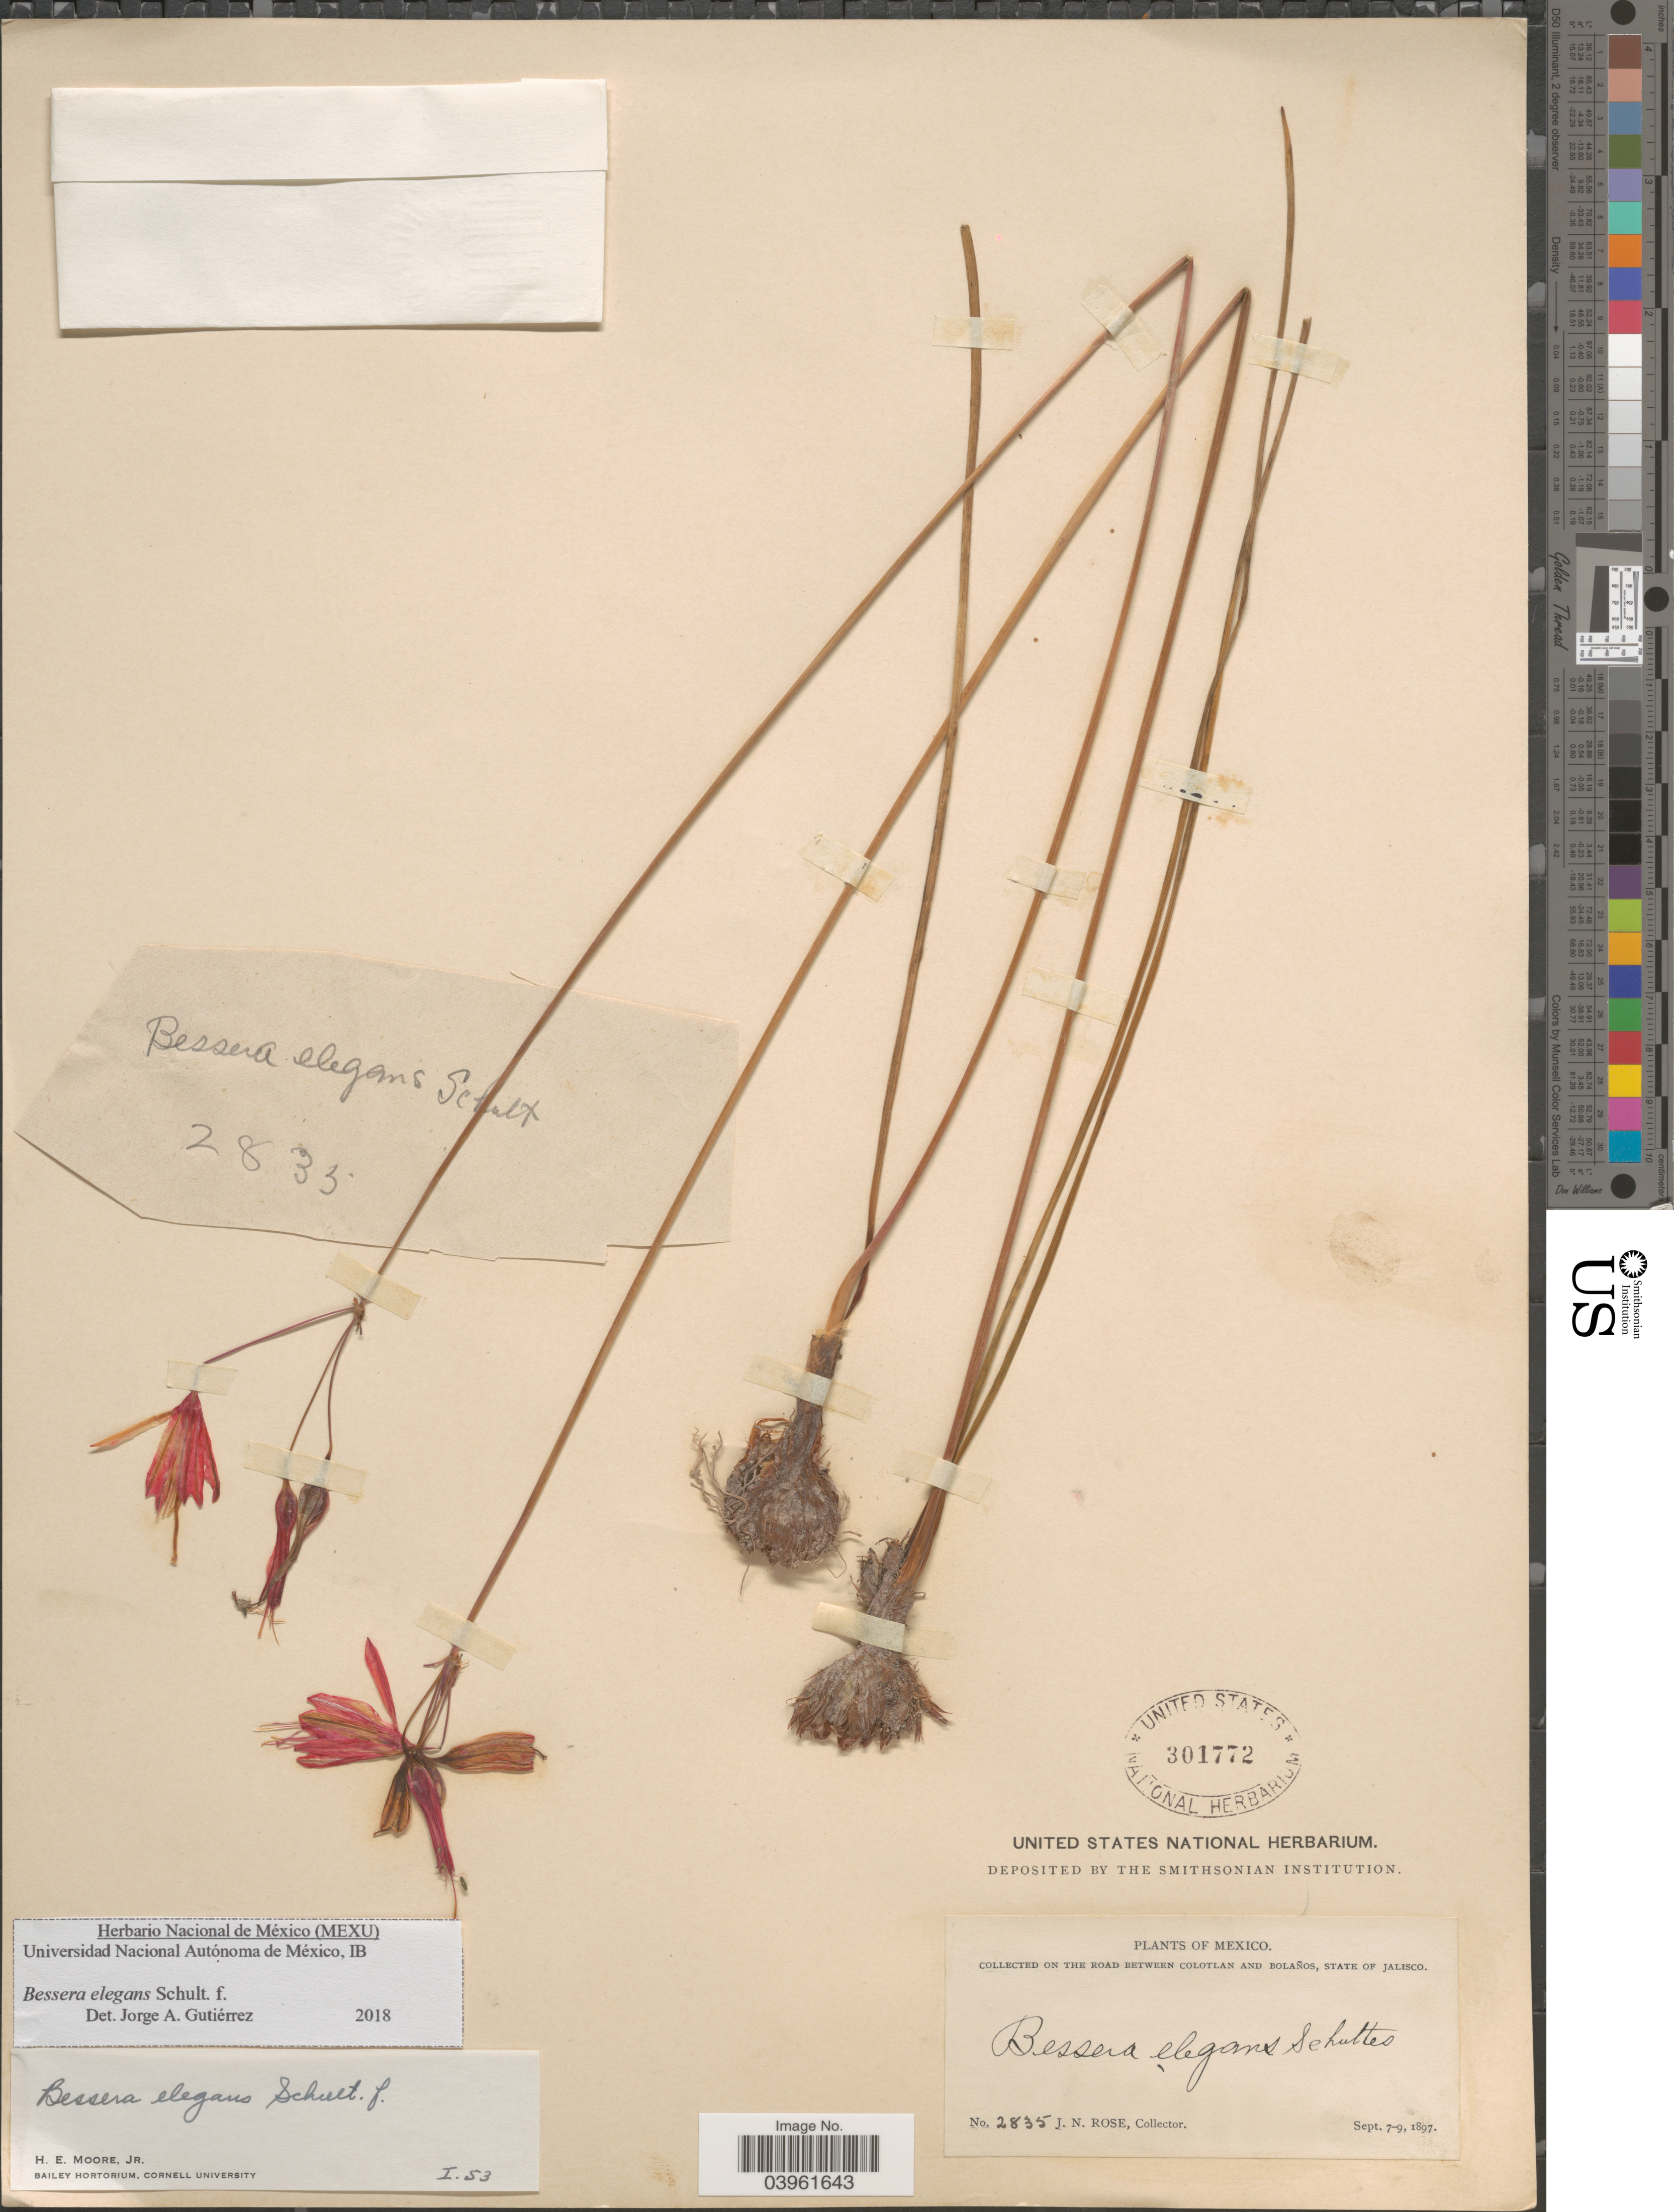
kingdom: Plantae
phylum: Tracheophyta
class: Liliopsida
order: Asparagales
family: Asparagaceae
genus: Bessera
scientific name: Bessera elegans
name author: Schult. f.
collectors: J. N. Rose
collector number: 2835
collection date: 1897-09-07/1897-09-09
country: Mexico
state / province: Jalisco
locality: On the road between Colotlan and Bolaños.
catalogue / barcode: US 301772